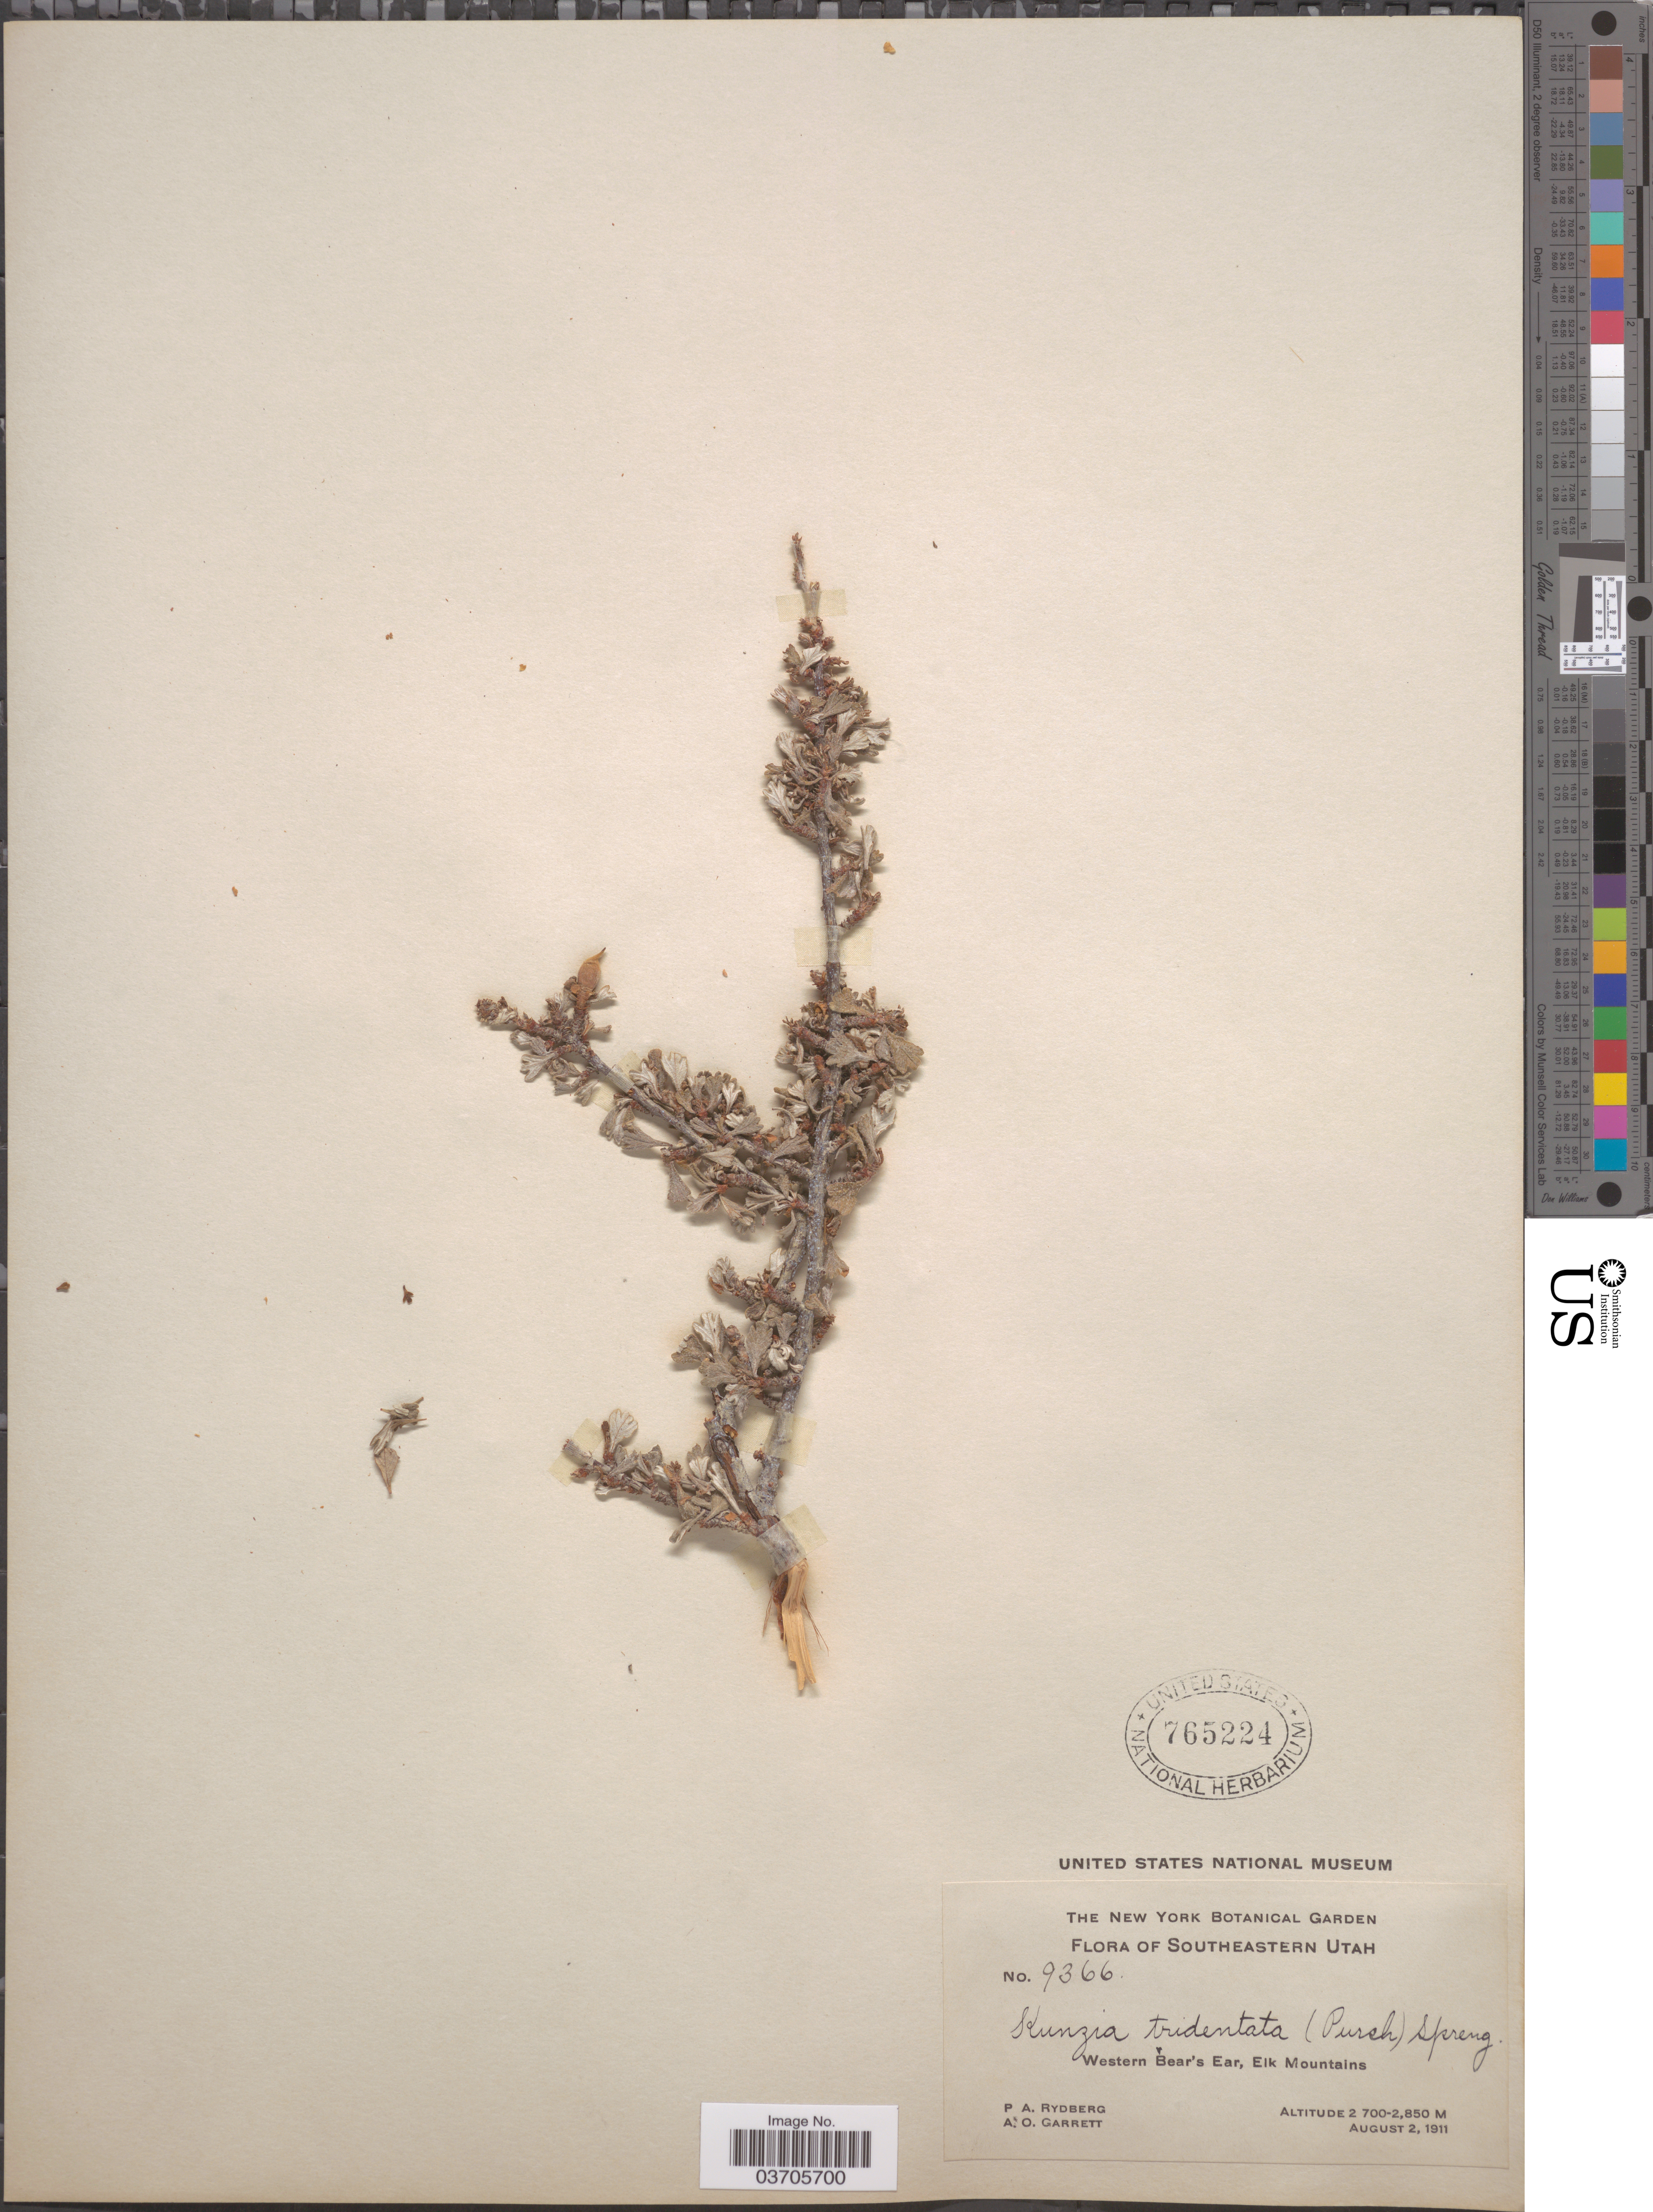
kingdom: Plantae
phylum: Tracheophyta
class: Magnoliopsida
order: Rosales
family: Rosaceae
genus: Purshia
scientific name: Purshia tridentata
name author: (Pursh) DC.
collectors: P. A. Rydberg & A. O. Garrett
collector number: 9366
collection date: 1911-08-02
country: United States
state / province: Utah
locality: Southeastern Utah. Western Bear's Ear, Elk Mountains.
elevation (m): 2700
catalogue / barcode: US 765224